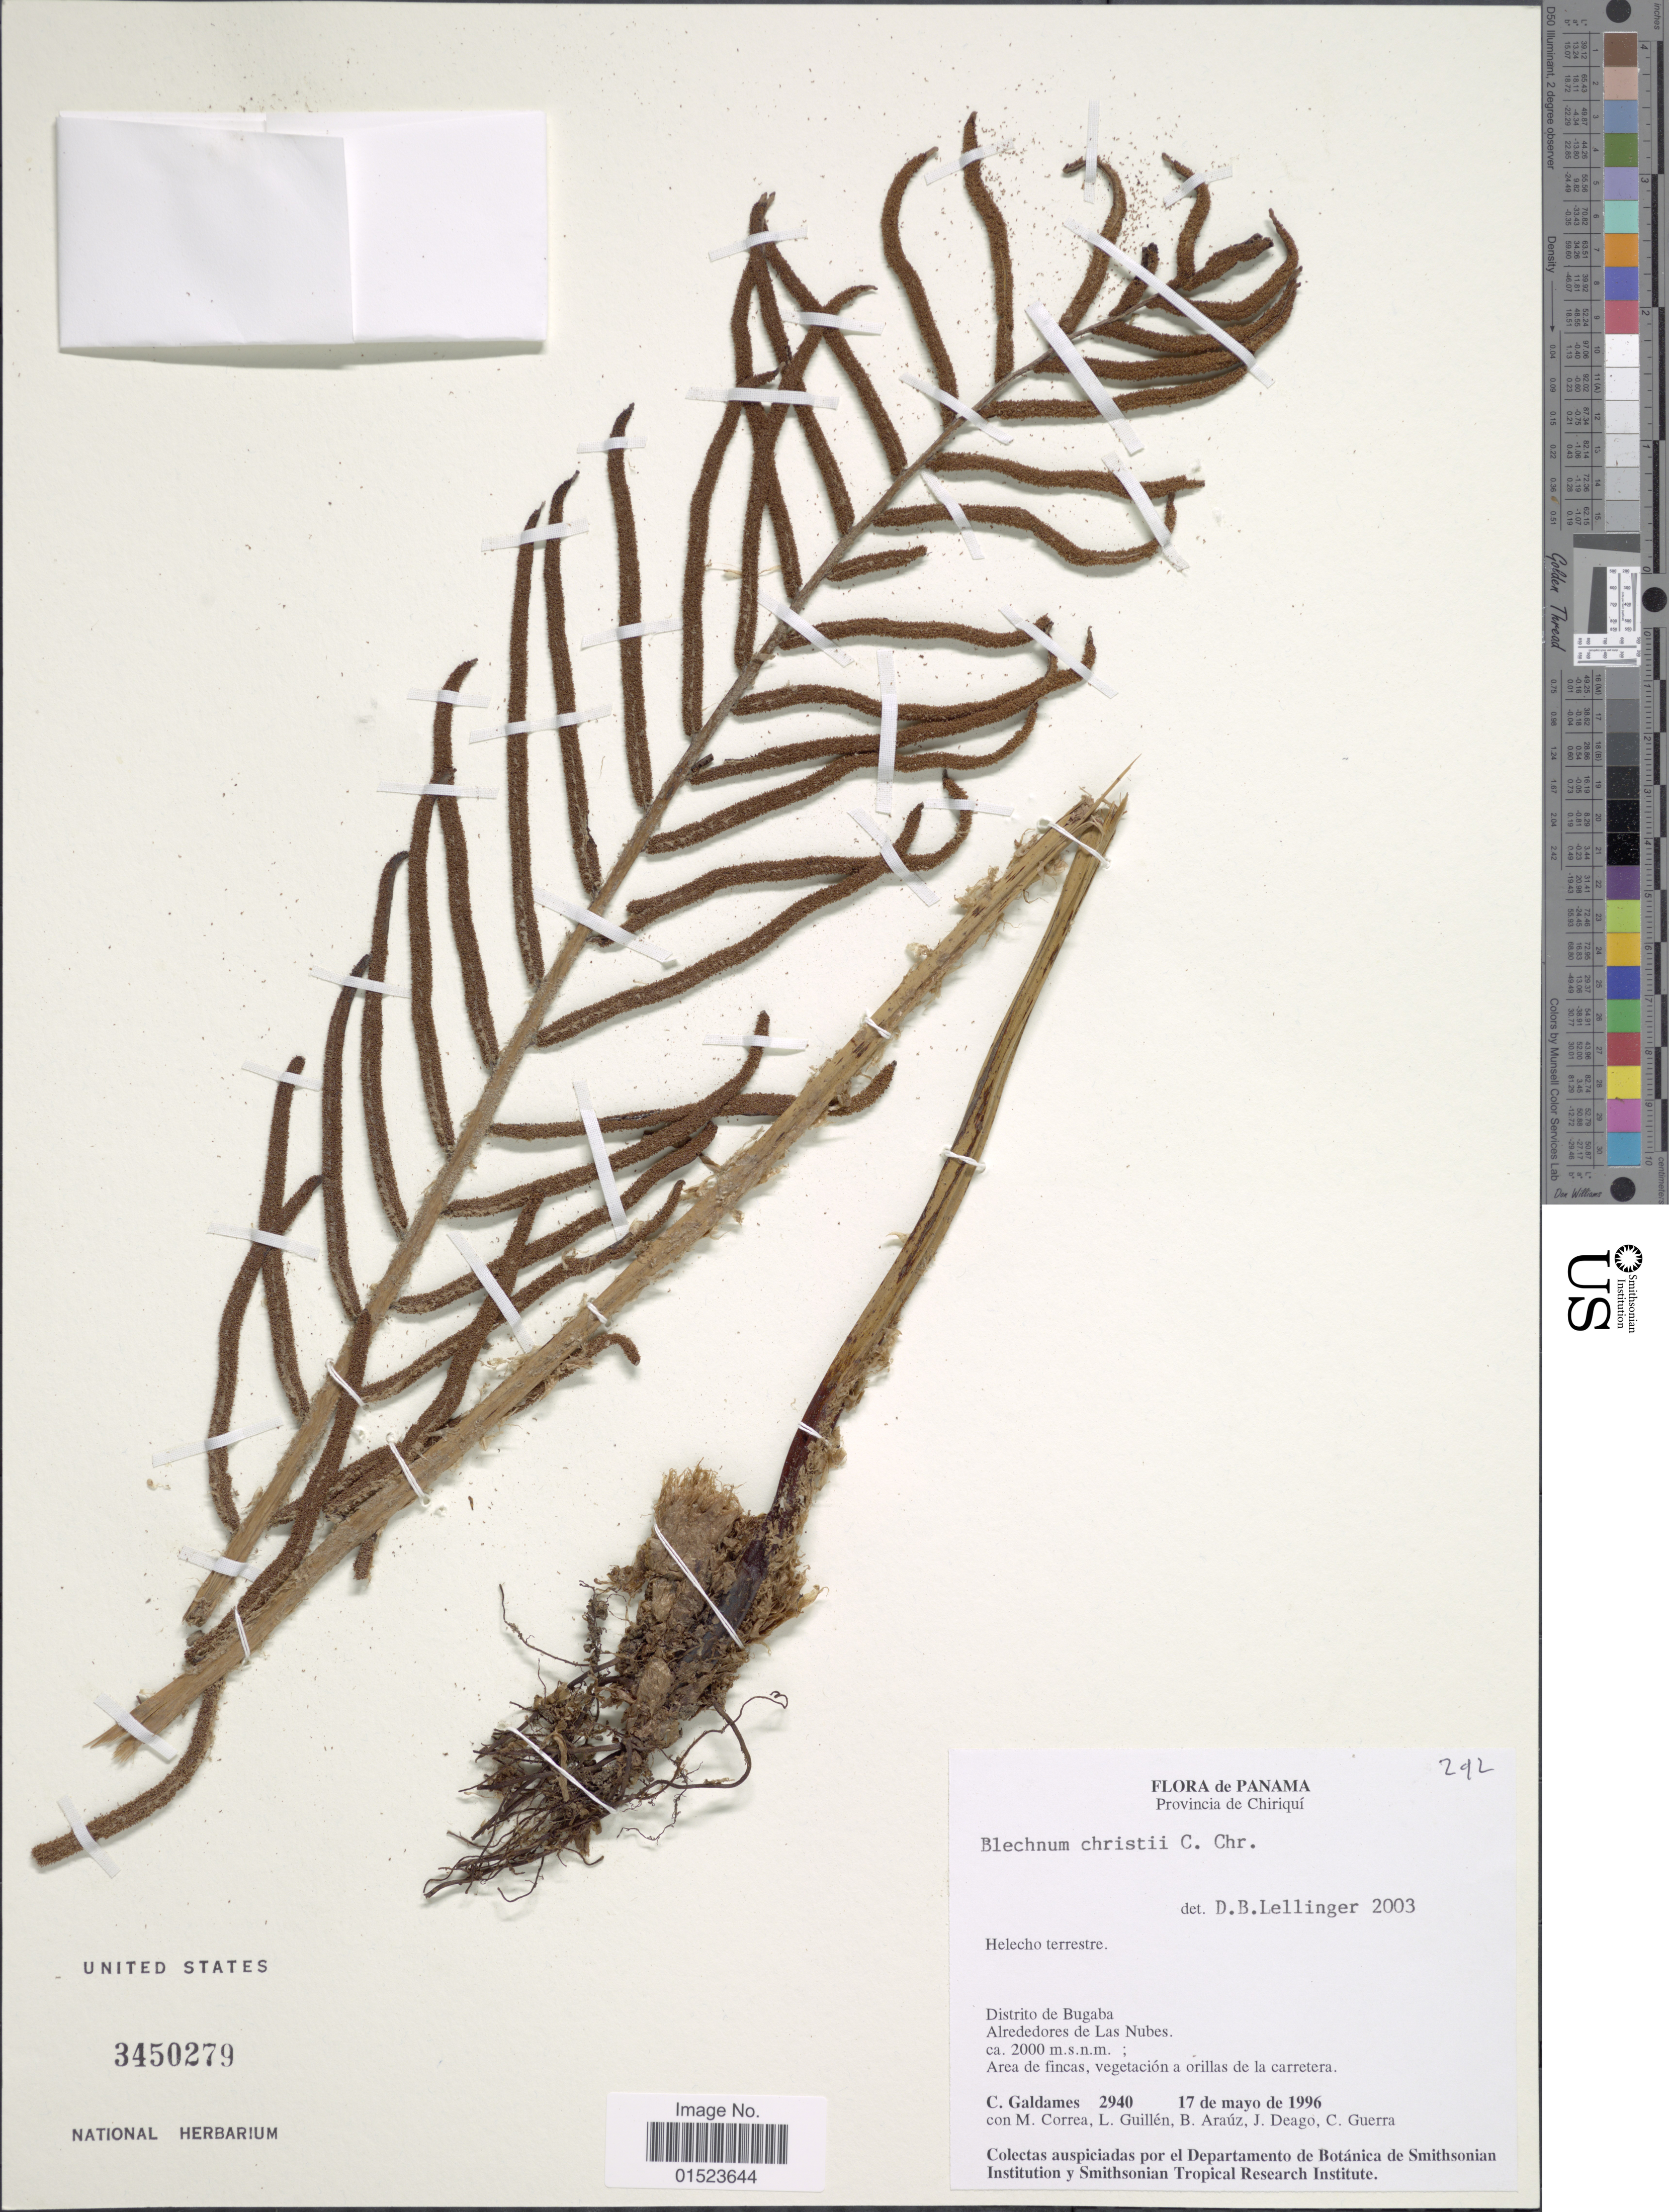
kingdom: Plantae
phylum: Tracheophyta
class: Polypodiopsida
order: Polypodiales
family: Blechnaceae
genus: Blechnum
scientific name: Blechnum christii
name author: C. Chr.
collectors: C. Galdames, M. Correa, L. Guillén, B. Araúz & et al.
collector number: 2940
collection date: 1996-05-17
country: Panama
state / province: Chiriqui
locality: Distrito de Bugaba, Alrededores de Las Nubes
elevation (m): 2000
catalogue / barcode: US 3450279